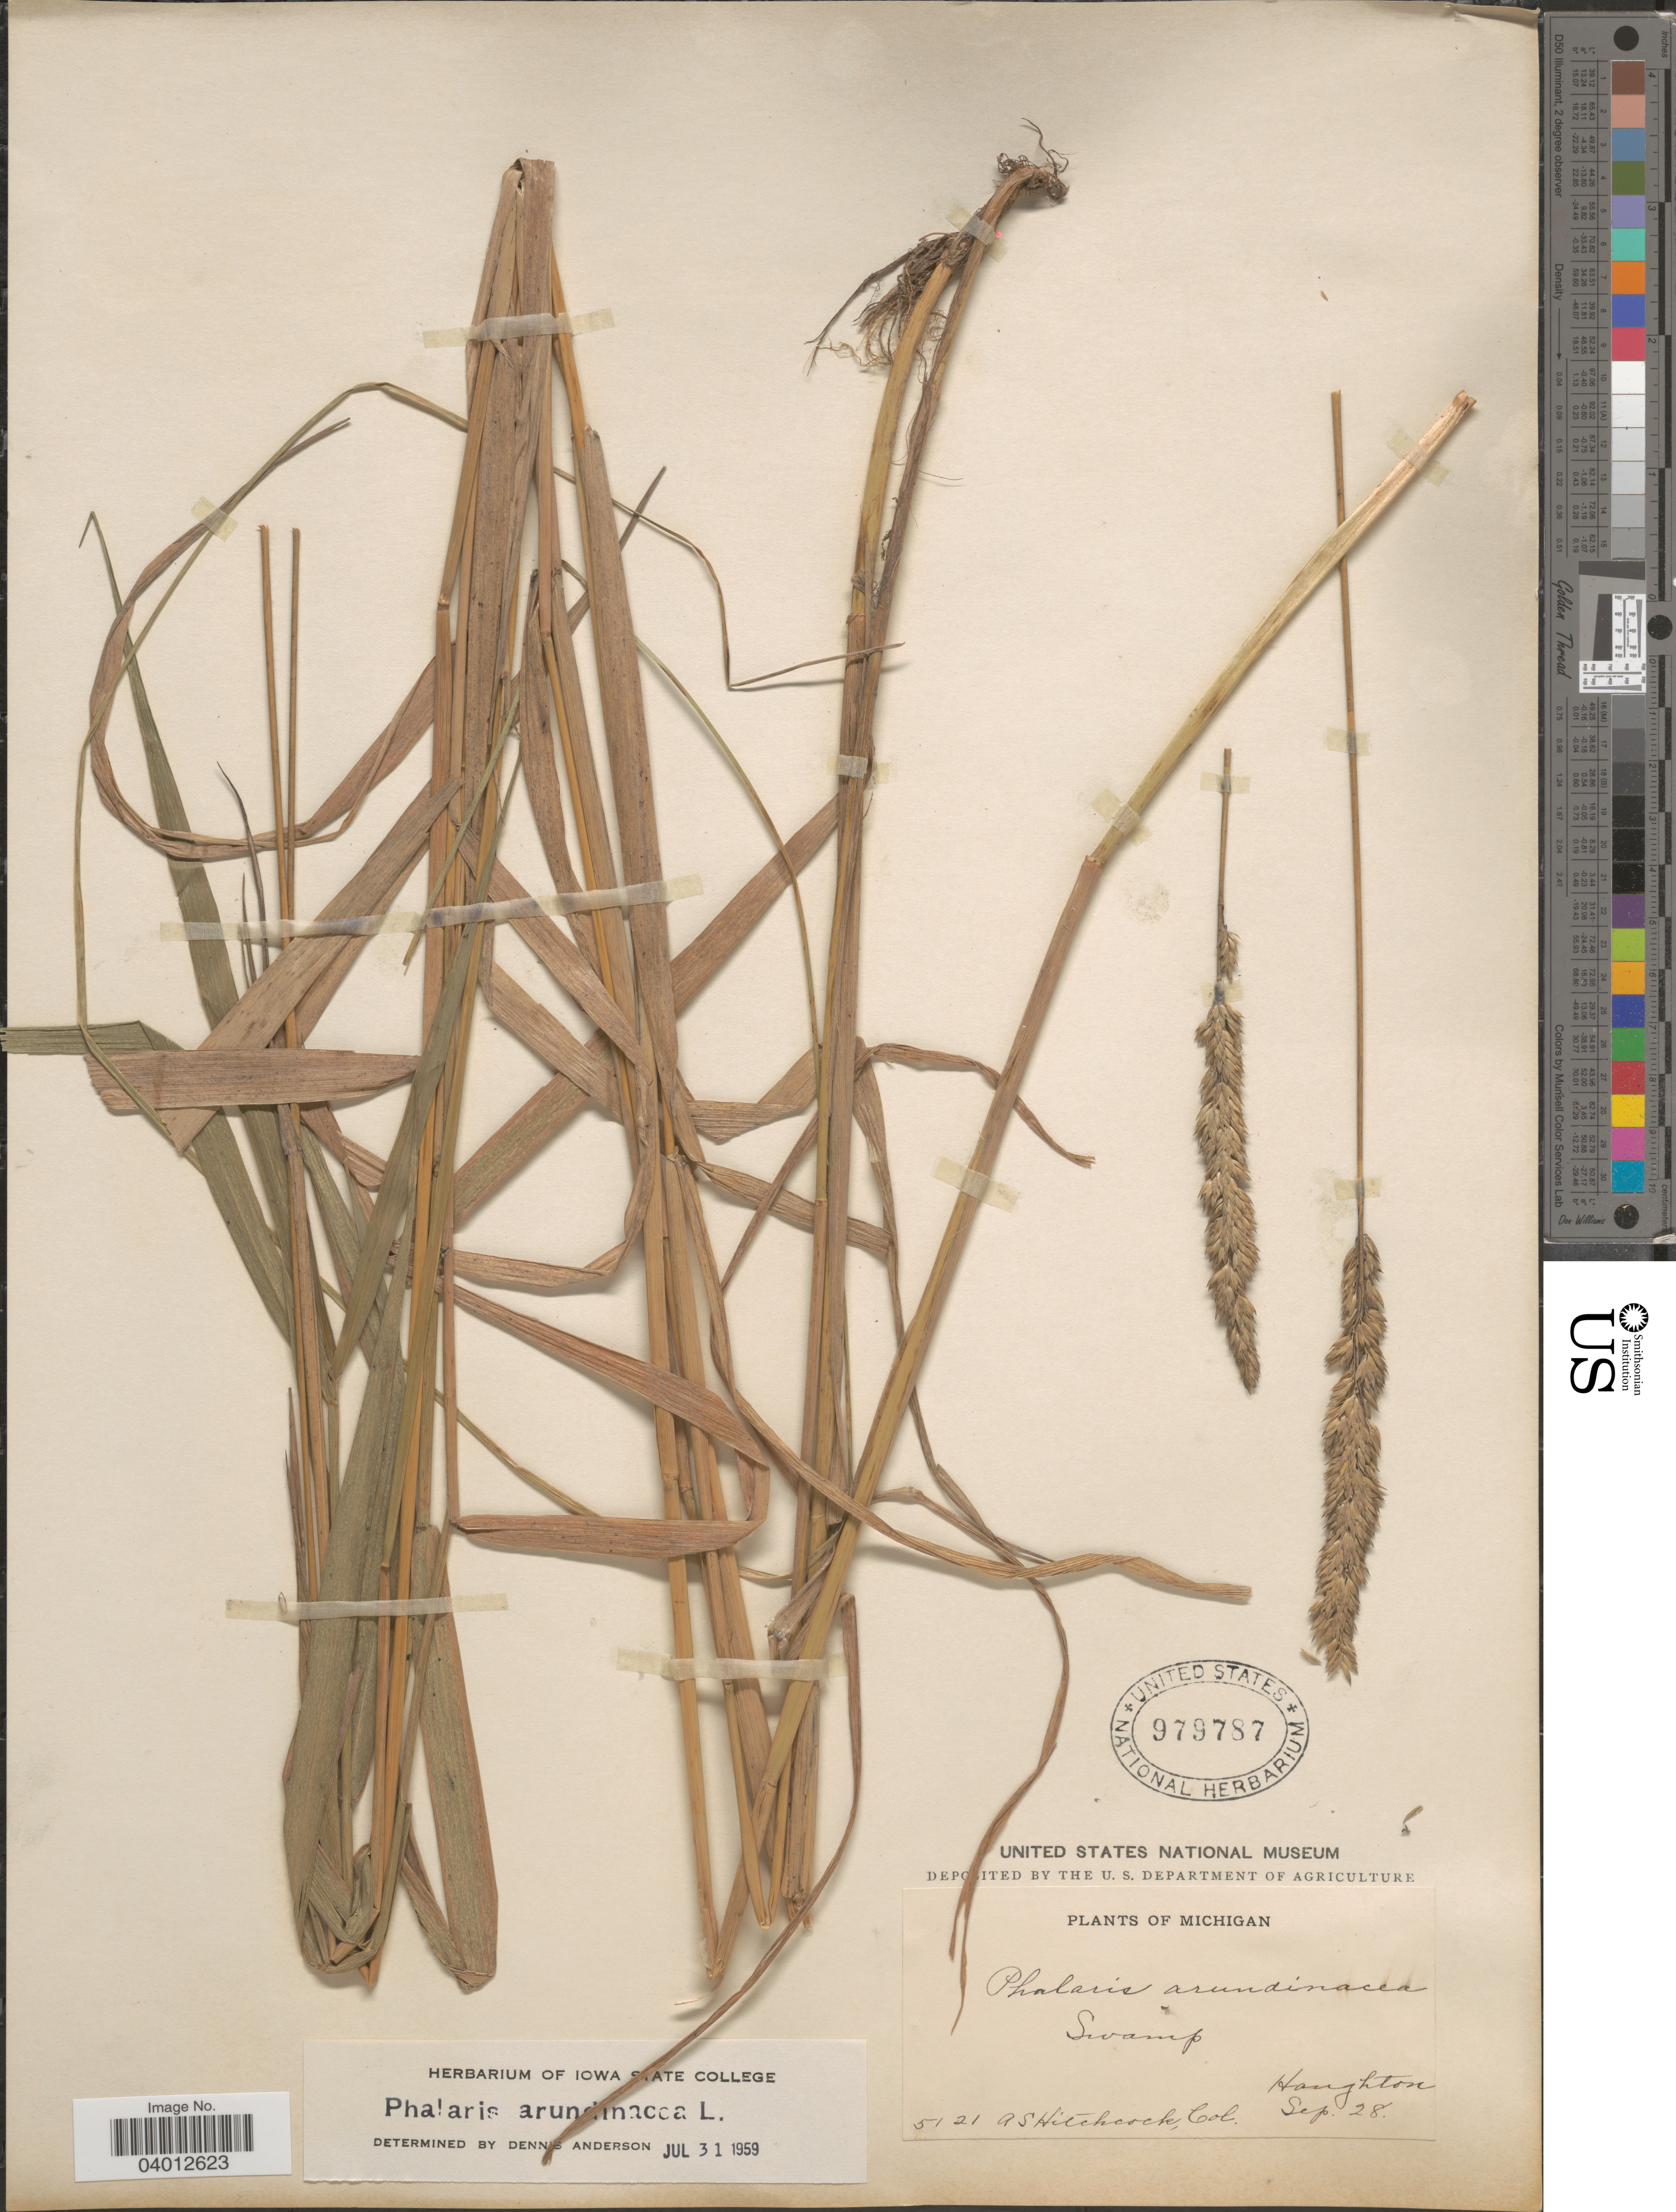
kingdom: Plantae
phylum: Tracheophyta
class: Liliopsida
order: Poales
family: Poaceae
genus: Phalaris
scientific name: Phalaris arundinacea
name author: L.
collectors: A. S. Hitchcock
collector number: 5121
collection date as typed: Transcribed d/m/y: /9/28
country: United States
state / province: Michigan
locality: Houghton.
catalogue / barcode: US 979787